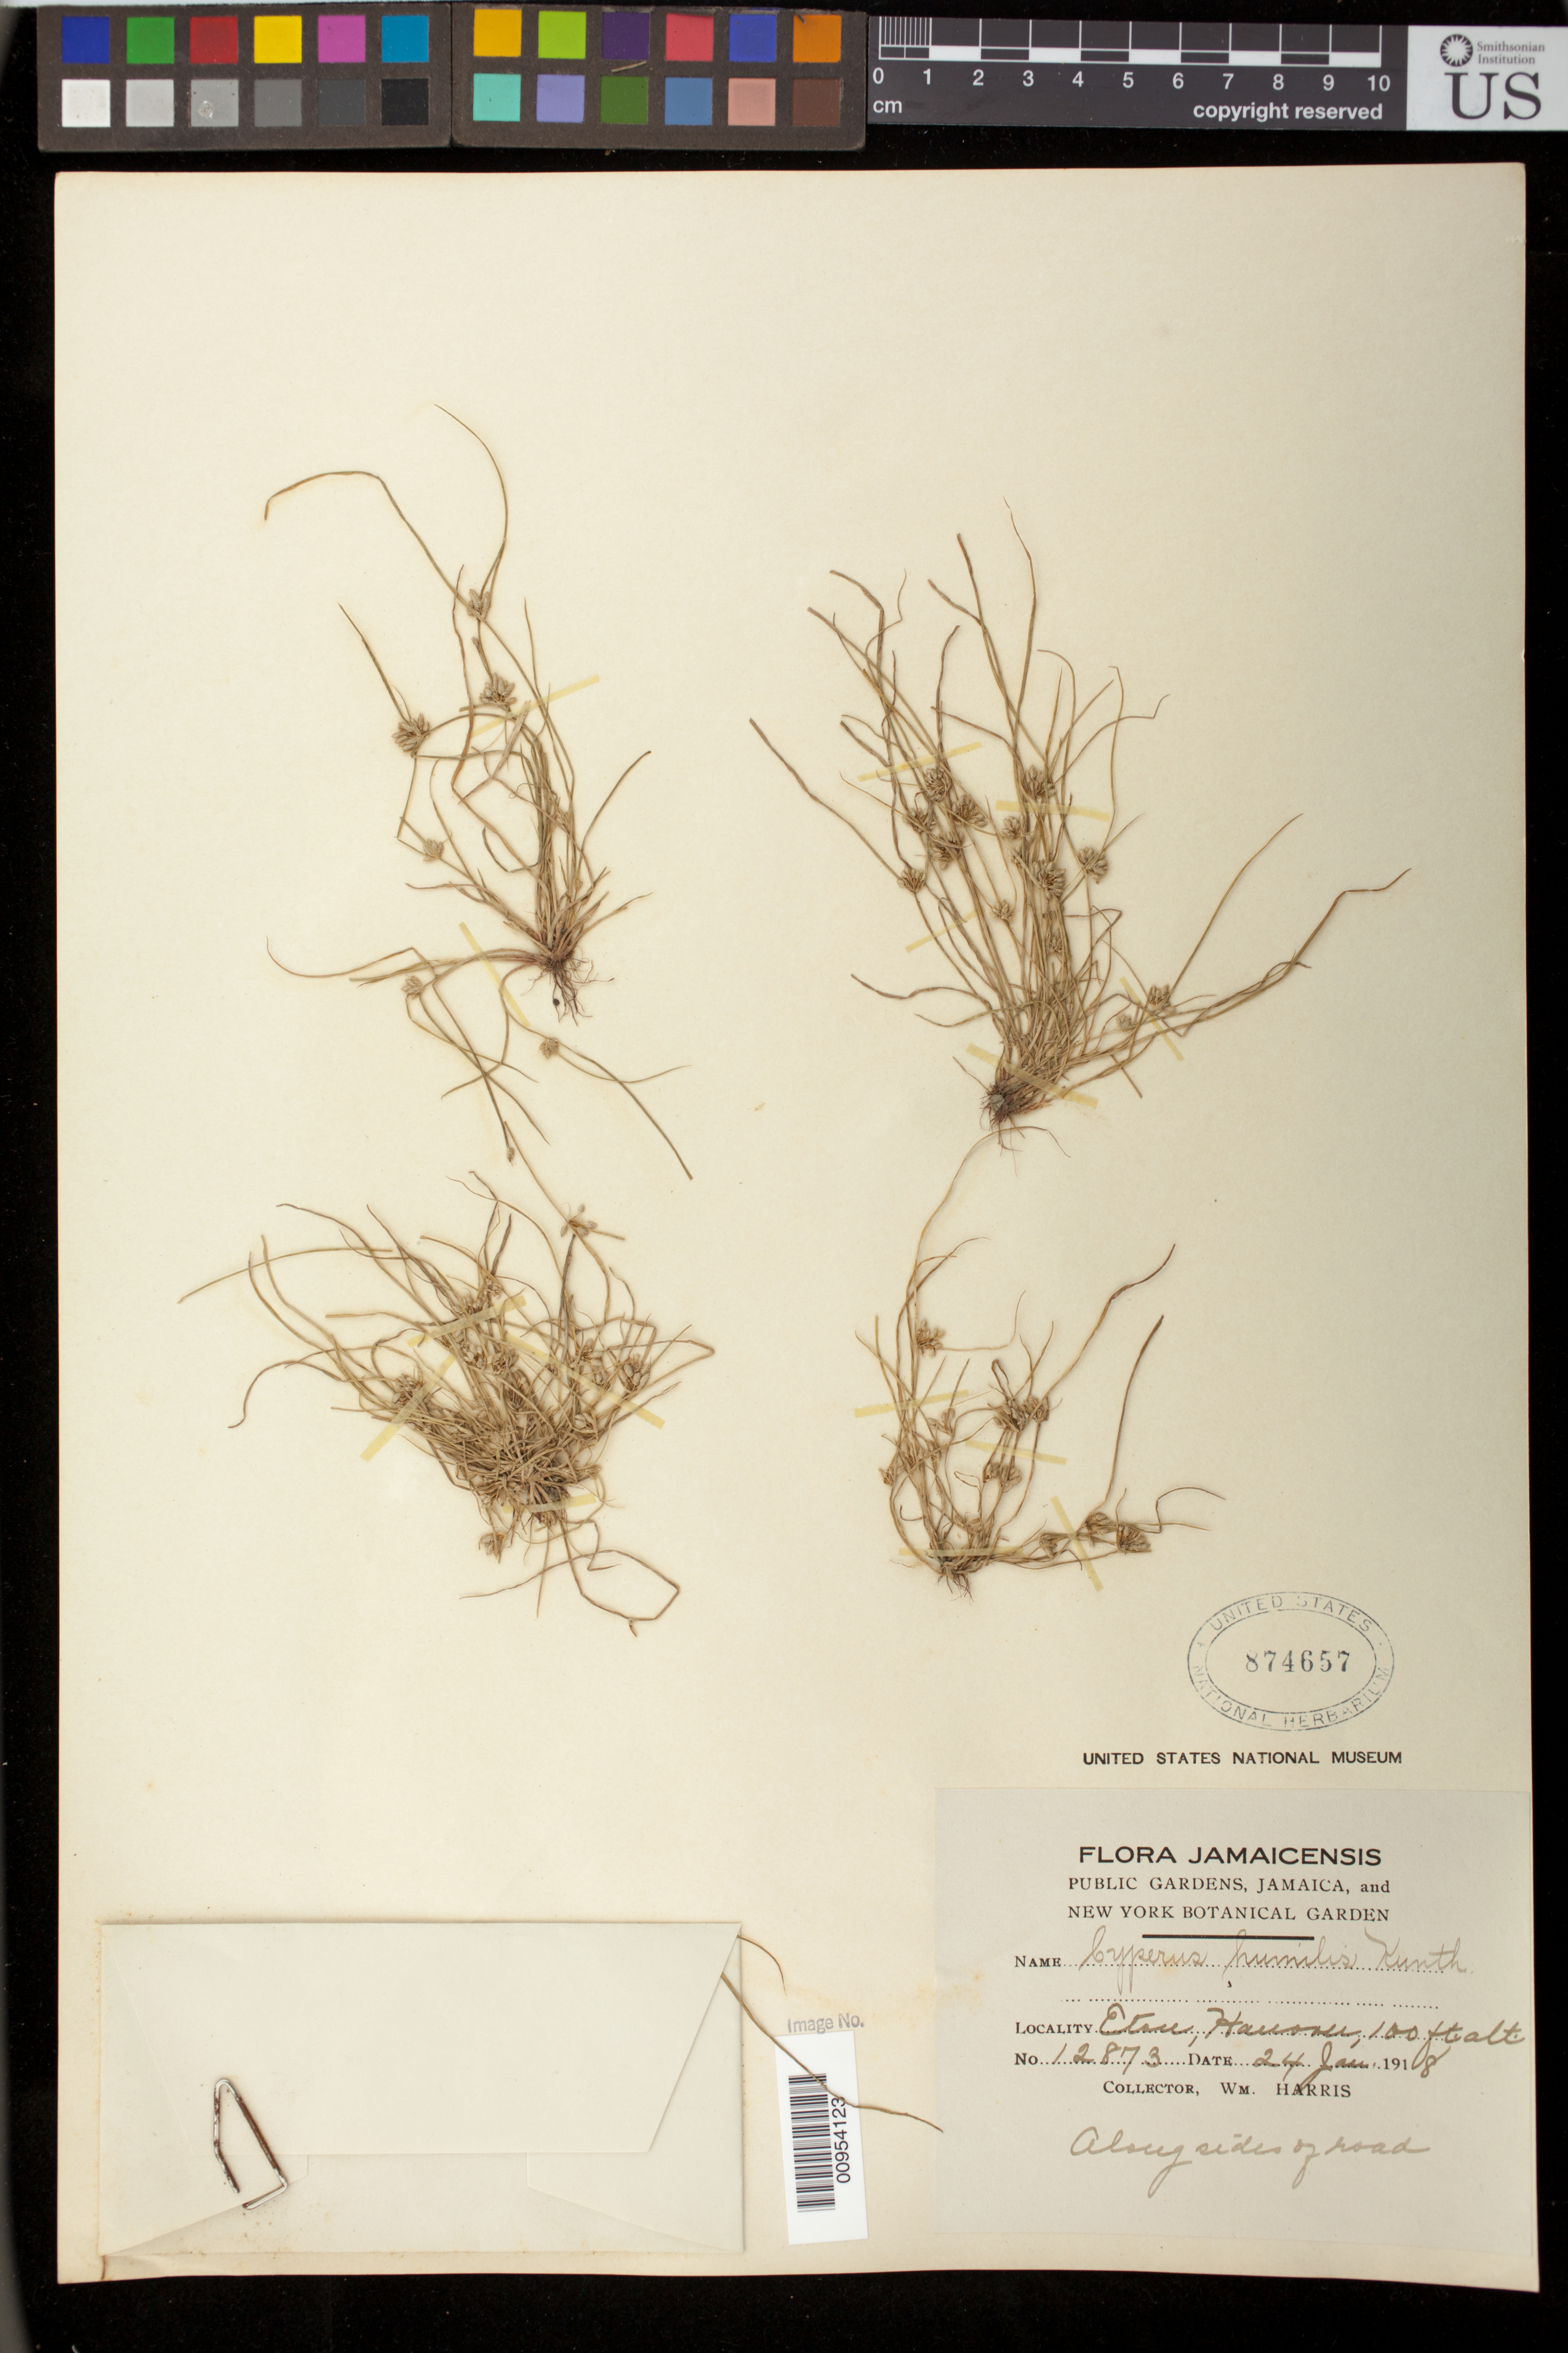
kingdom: Plantae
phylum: Tracheophyta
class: Liliopsida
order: Poales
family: Cyperaceae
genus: Cyperus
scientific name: Cyperus humilis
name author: Kunth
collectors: W. H. Harris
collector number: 12873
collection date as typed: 24 Jan 1918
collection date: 1918-01-24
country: Jamaica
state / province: Hanover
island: Jamaica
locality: Eton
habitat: Along sides of roads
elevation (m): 30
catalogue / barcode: US 874657